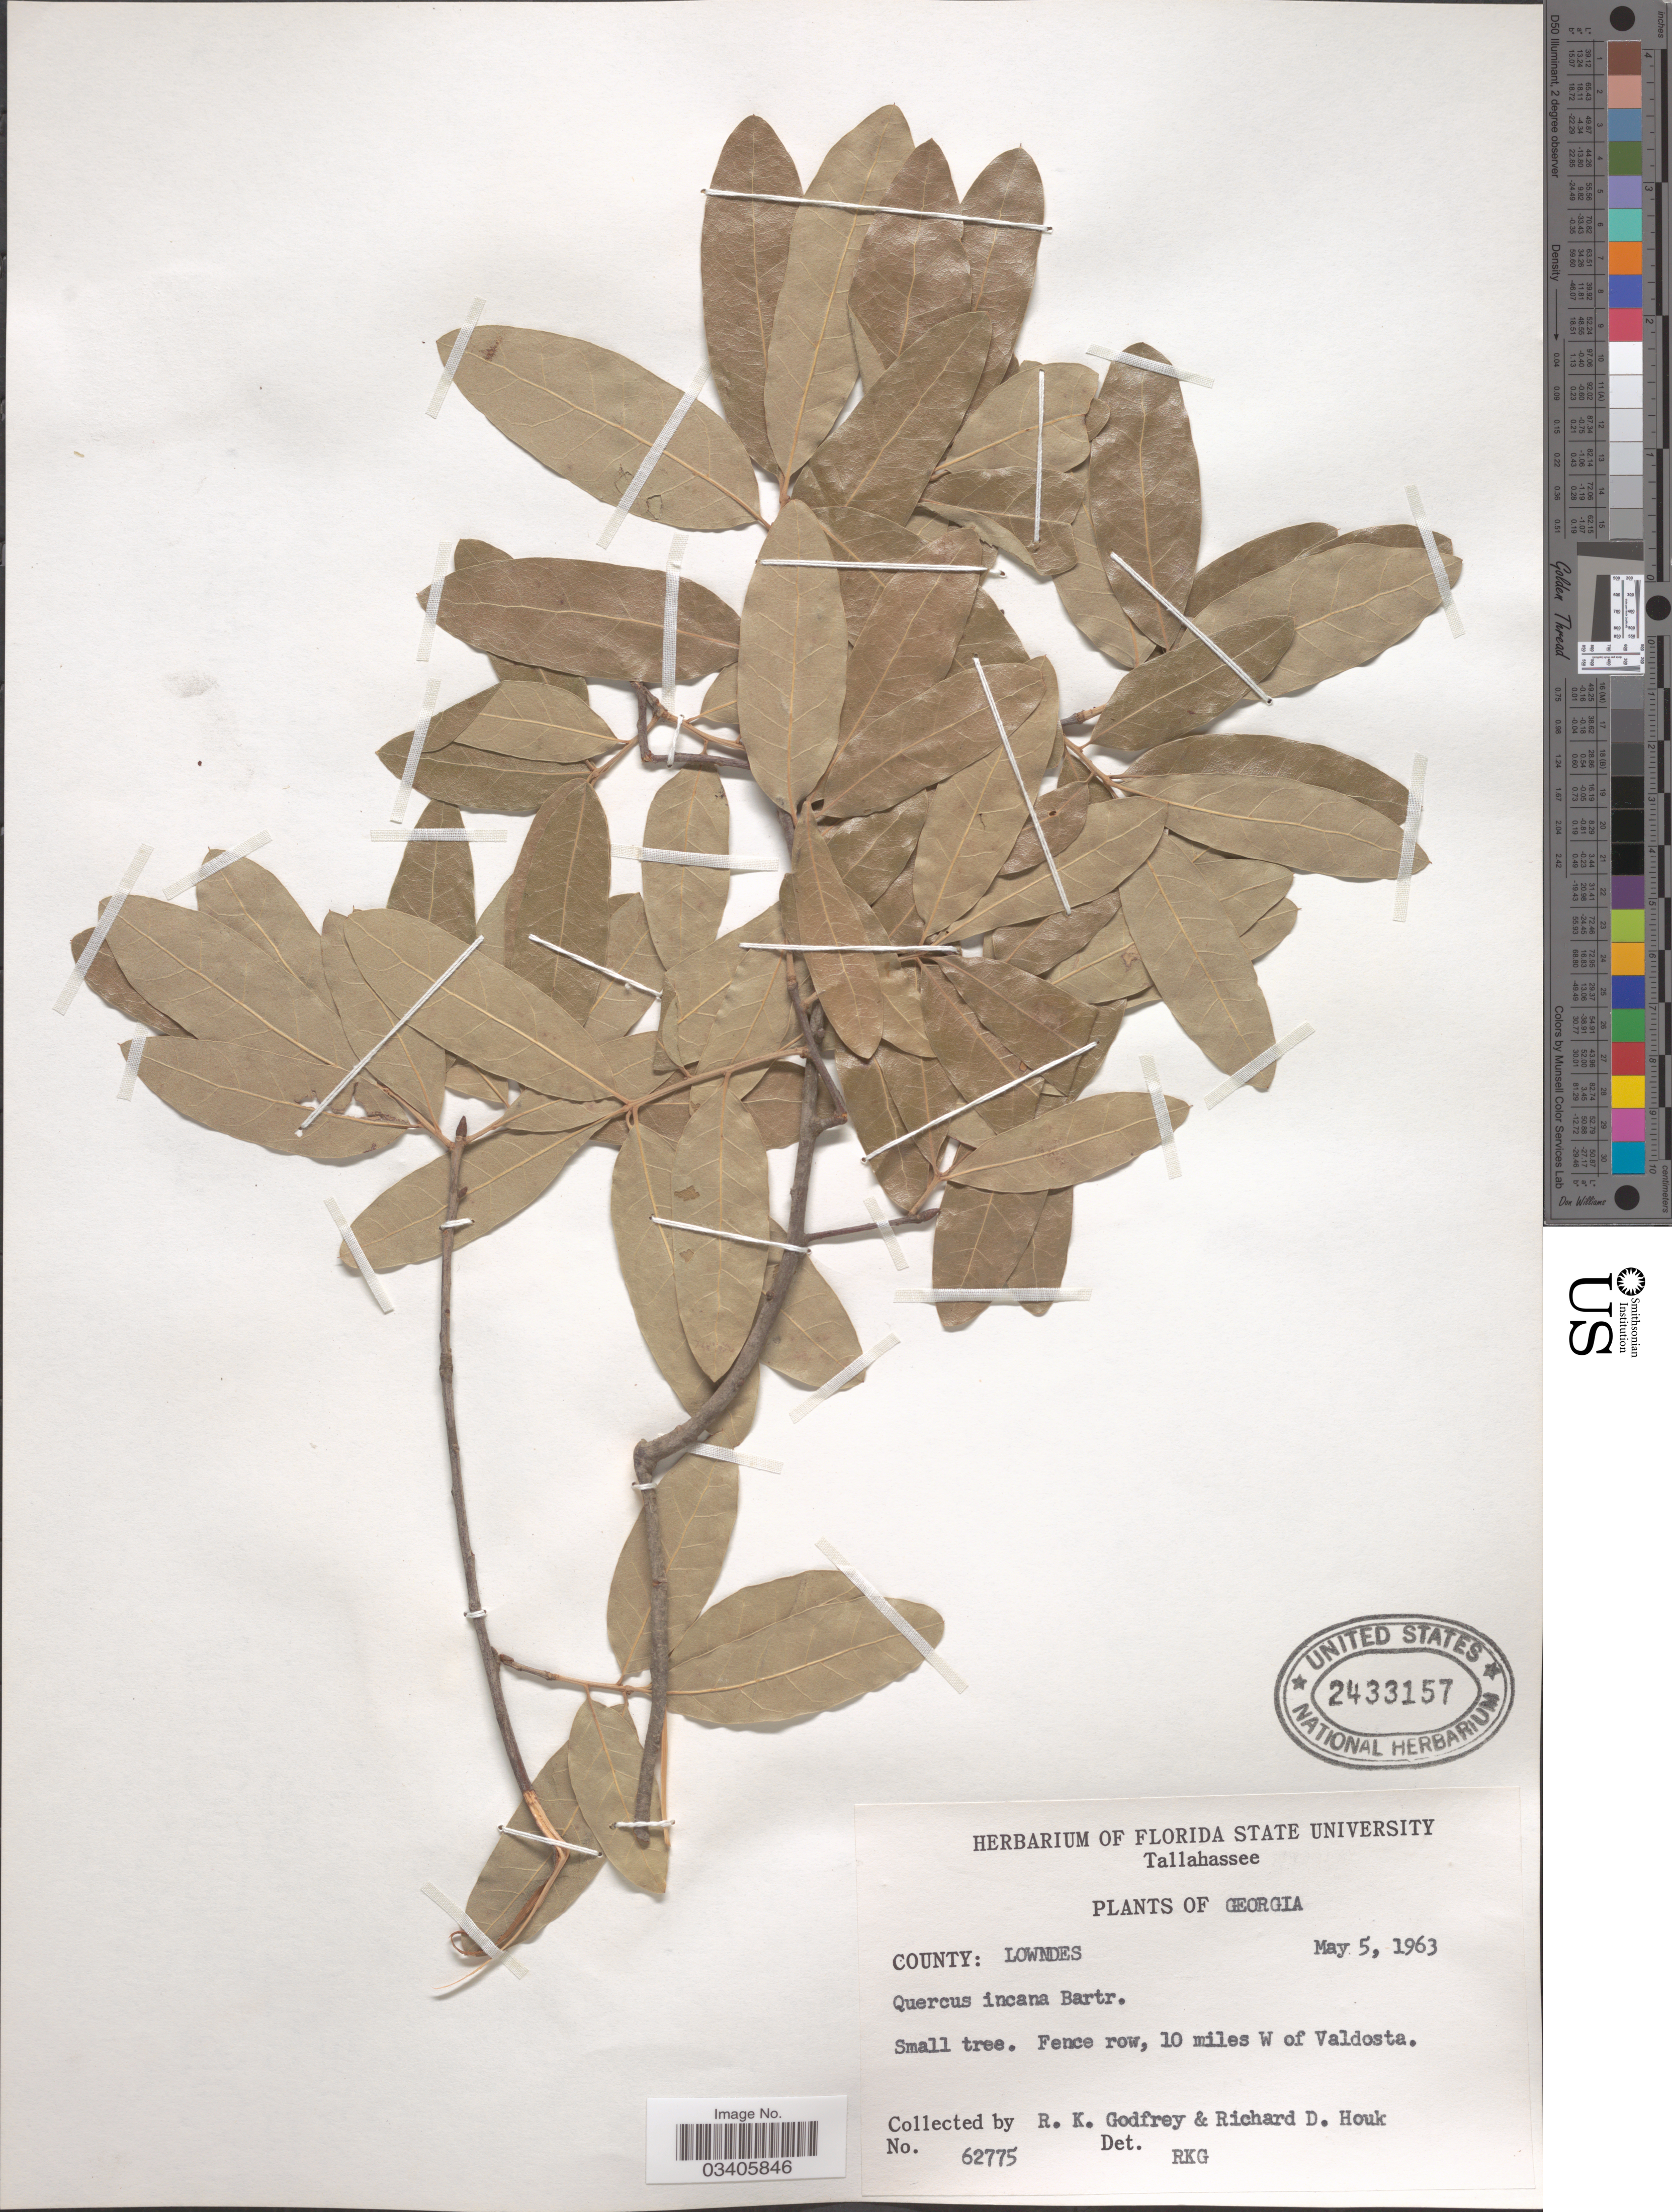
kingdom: Plantae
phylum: Tracheophyta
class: Magnoliopsida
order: Fagales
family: Fagaceae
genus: Quercus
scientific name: Quercus incana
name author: W. Bartram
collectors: R. K. Godfrey & R. Houk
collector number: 62775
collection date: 1963-05-05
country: United States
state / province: Georgia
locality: County: Lowndes. Fence row, 10 miles W of Valdosta.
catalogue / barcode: US 2433157